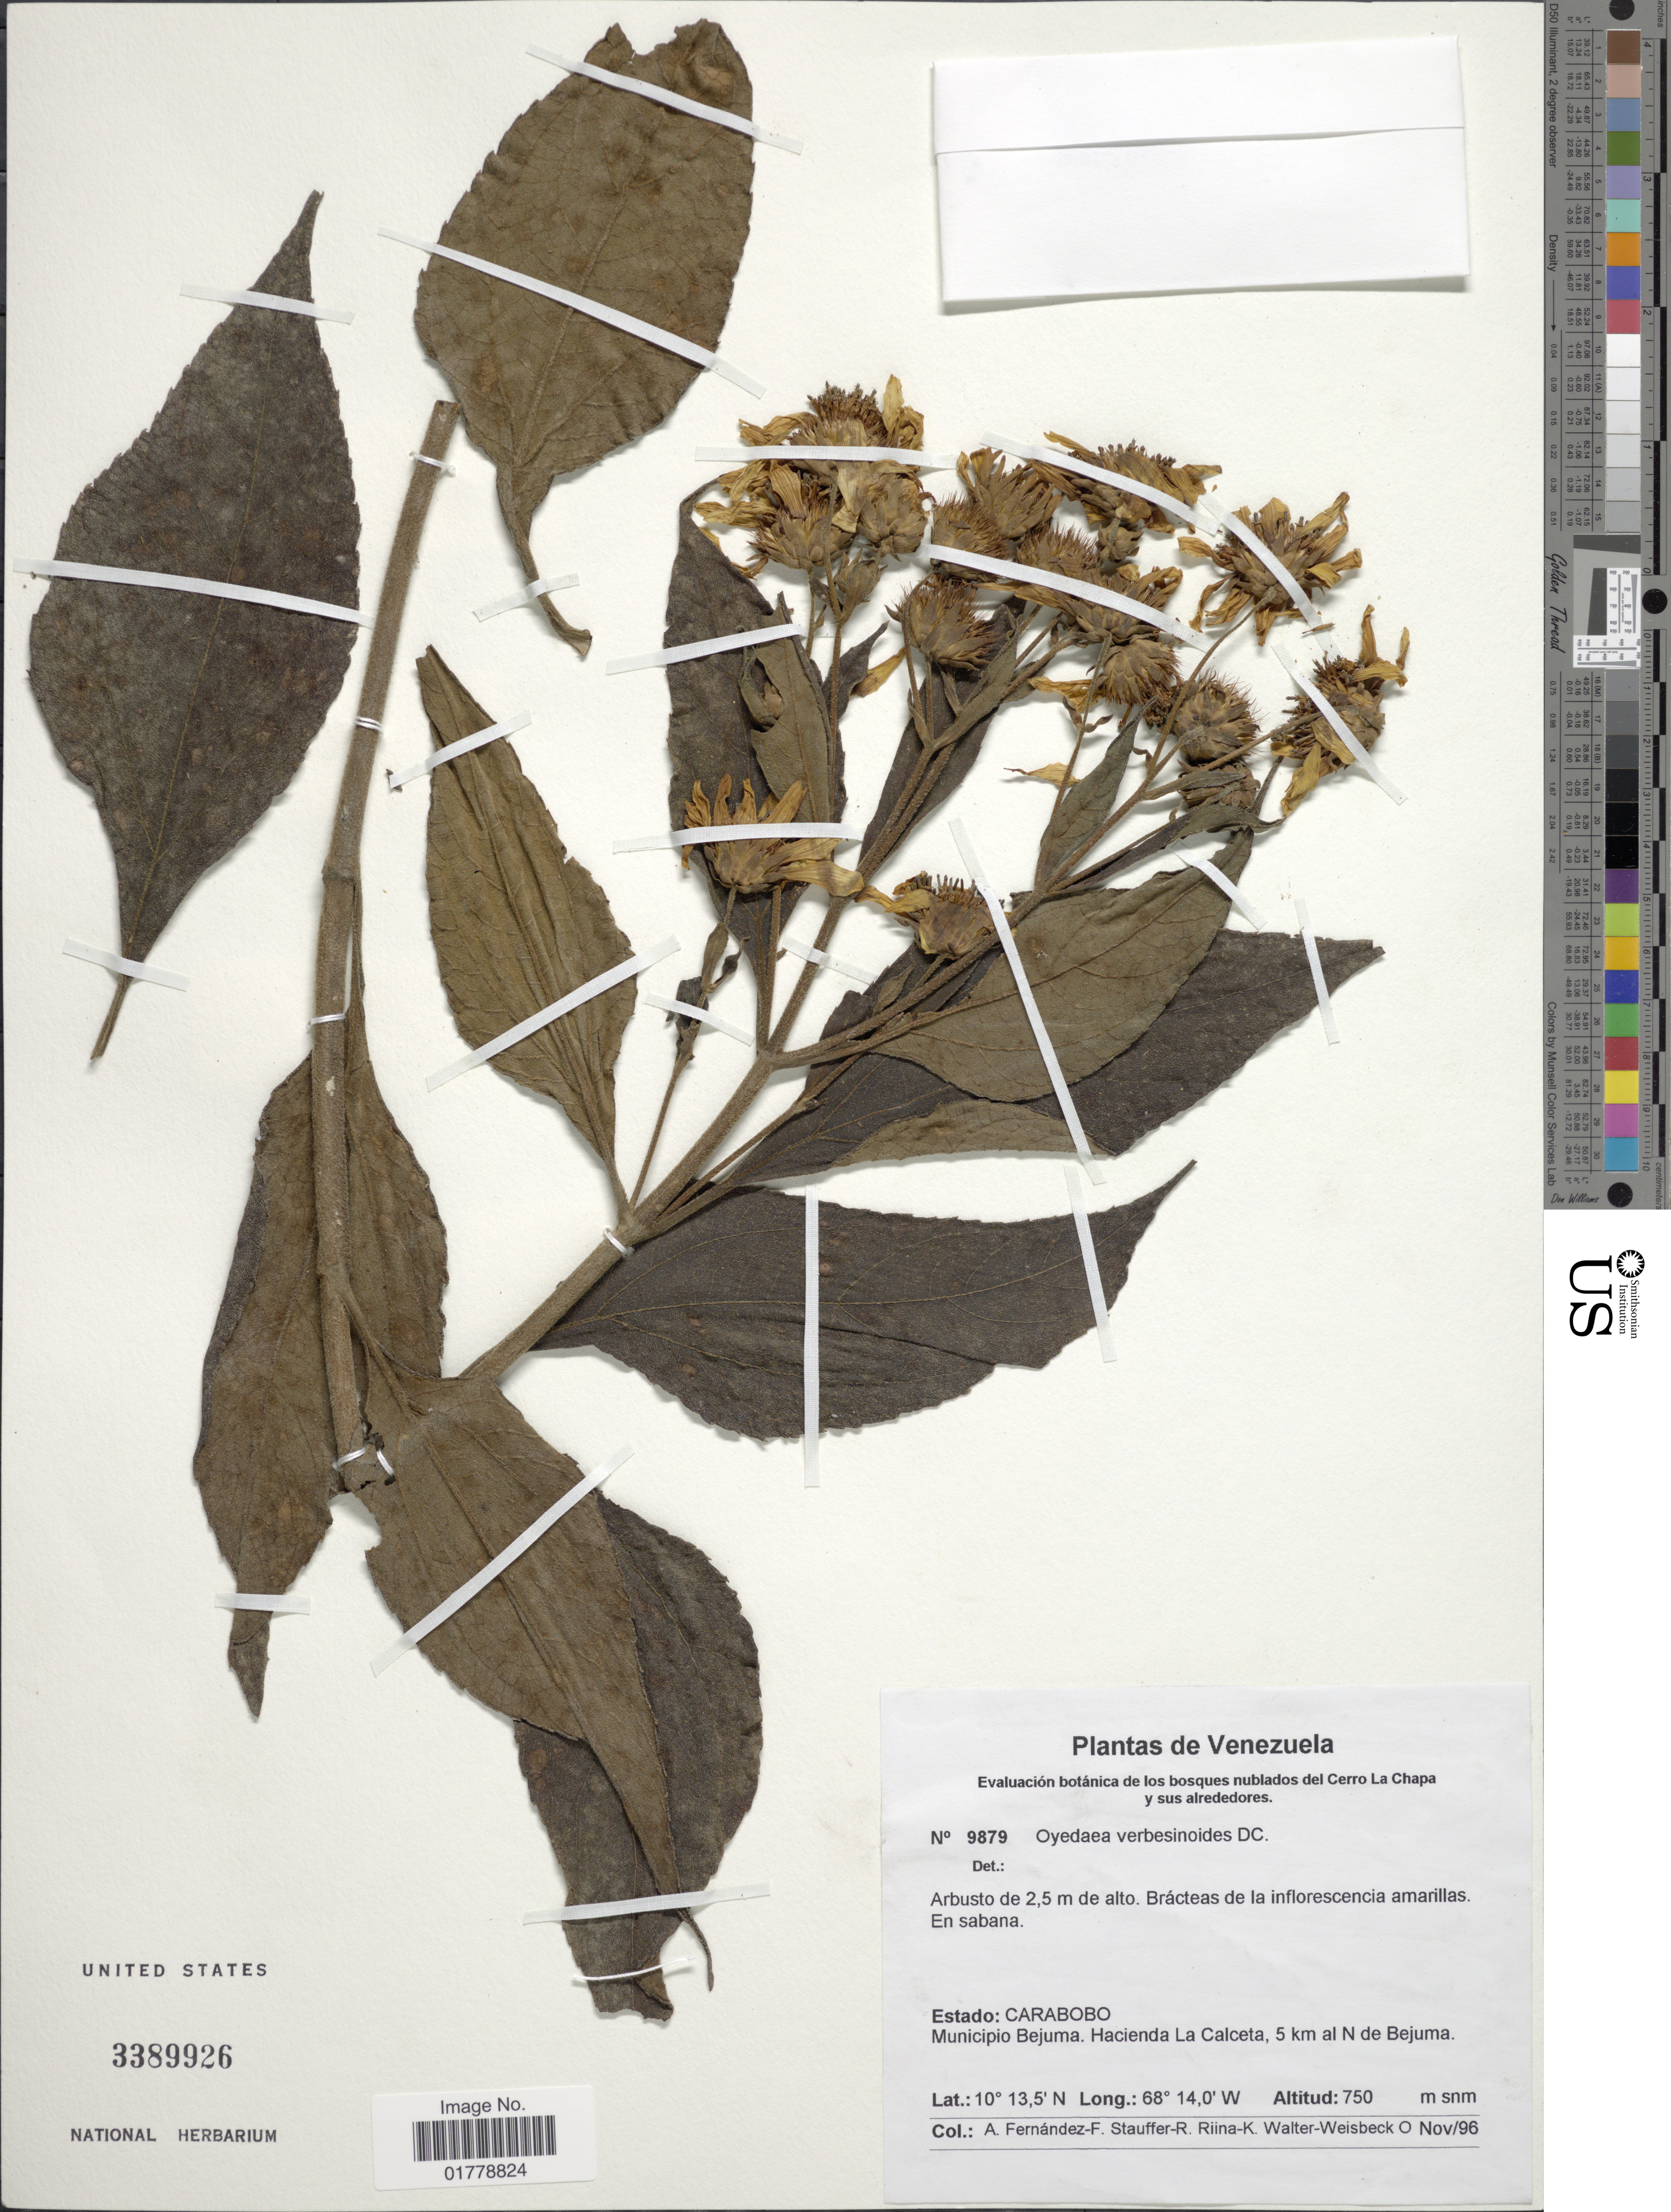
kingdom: Plantae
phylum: Tracheophyta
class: Magnoliopsida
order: Asterales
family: Asteraceae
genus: Oyedaea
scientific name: Oyedaea verbesinoides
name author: DC.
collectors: A. Fernández, F. W. Stauffer, R. Riina, K. Walter-Weissbeck & O. Kunert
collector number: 9879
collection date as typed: Transcribed d/m/y: /11/96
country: Venezuela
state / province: Carabobo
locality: Estado: Carabobo. Municipio Bejuma. Hacienda La Calceta, 5 km al N de Bejuma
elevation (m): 750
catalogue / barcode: US 3389926